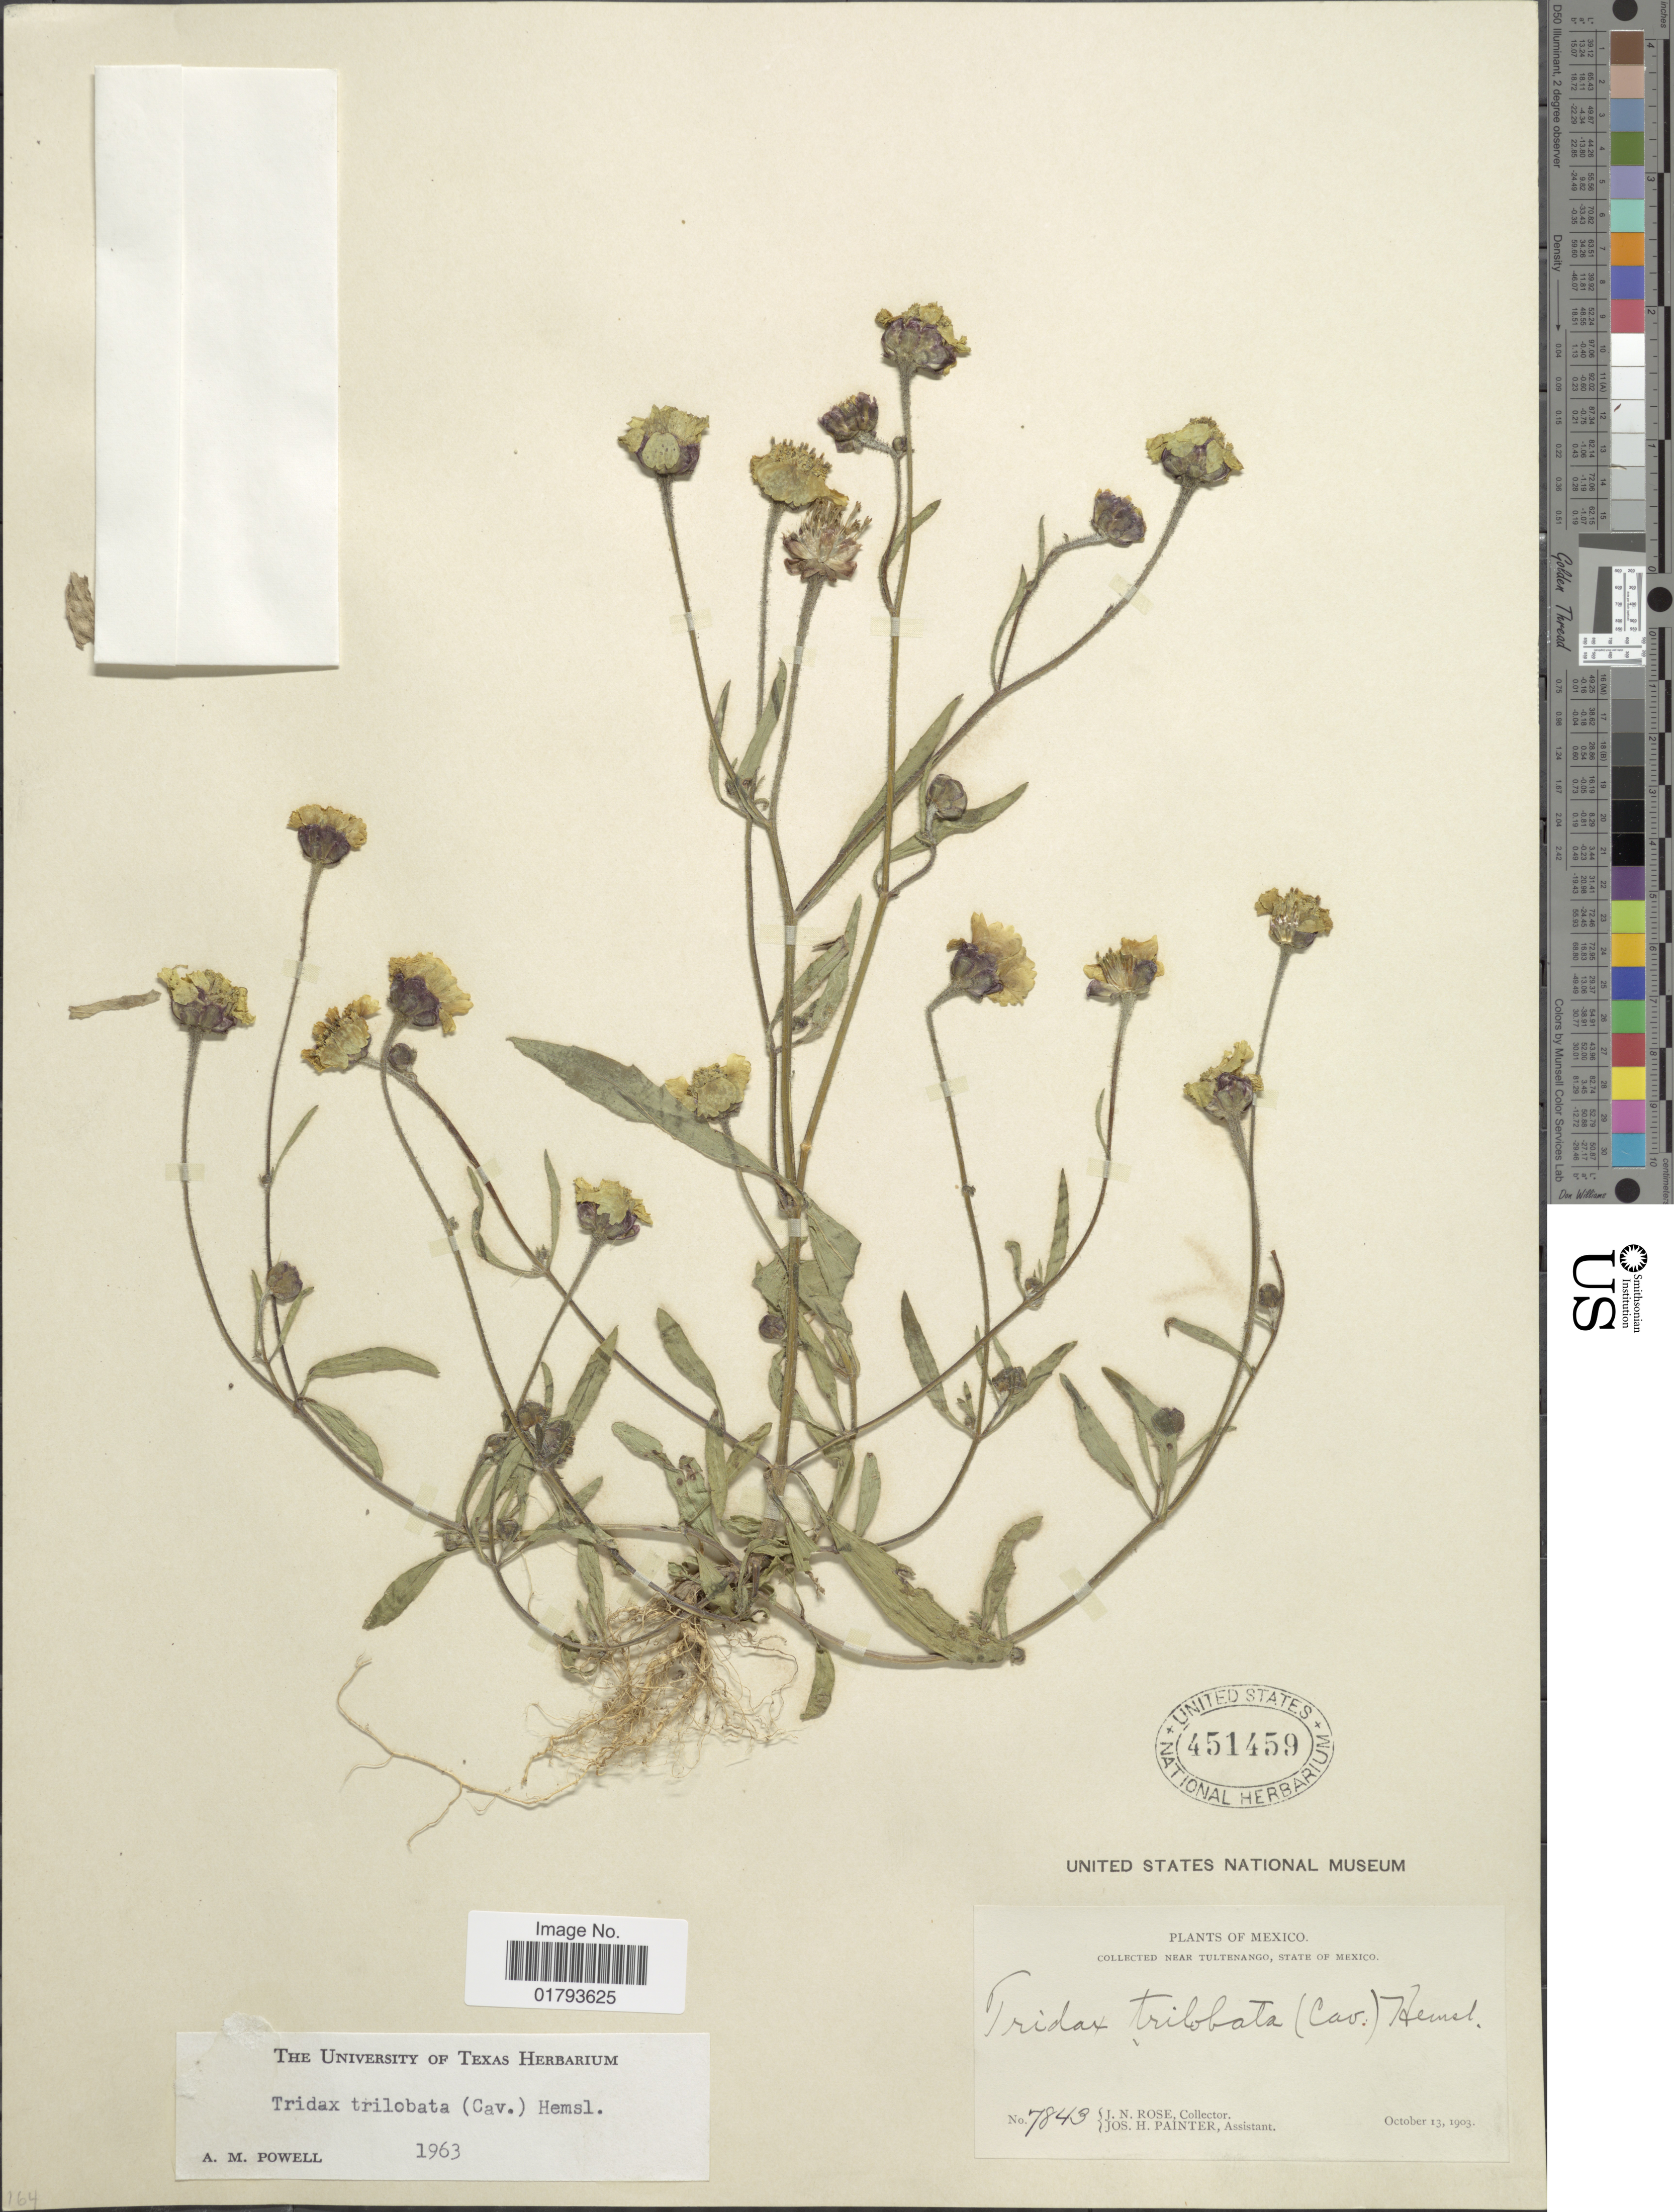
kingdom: Plantae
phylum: Tracheophyta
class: Magnoliopsida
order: Asterales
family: Asteraceae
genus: Tridax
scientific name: Tridax trilobata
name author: (Cav.) Hemsl.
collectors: J. N. Rose & J. H. Painter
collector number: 7843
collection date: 1903-10-13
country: Mexico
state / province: México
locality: Mexico, Near Tultenango, State of Mexico.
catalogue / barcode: US 451459